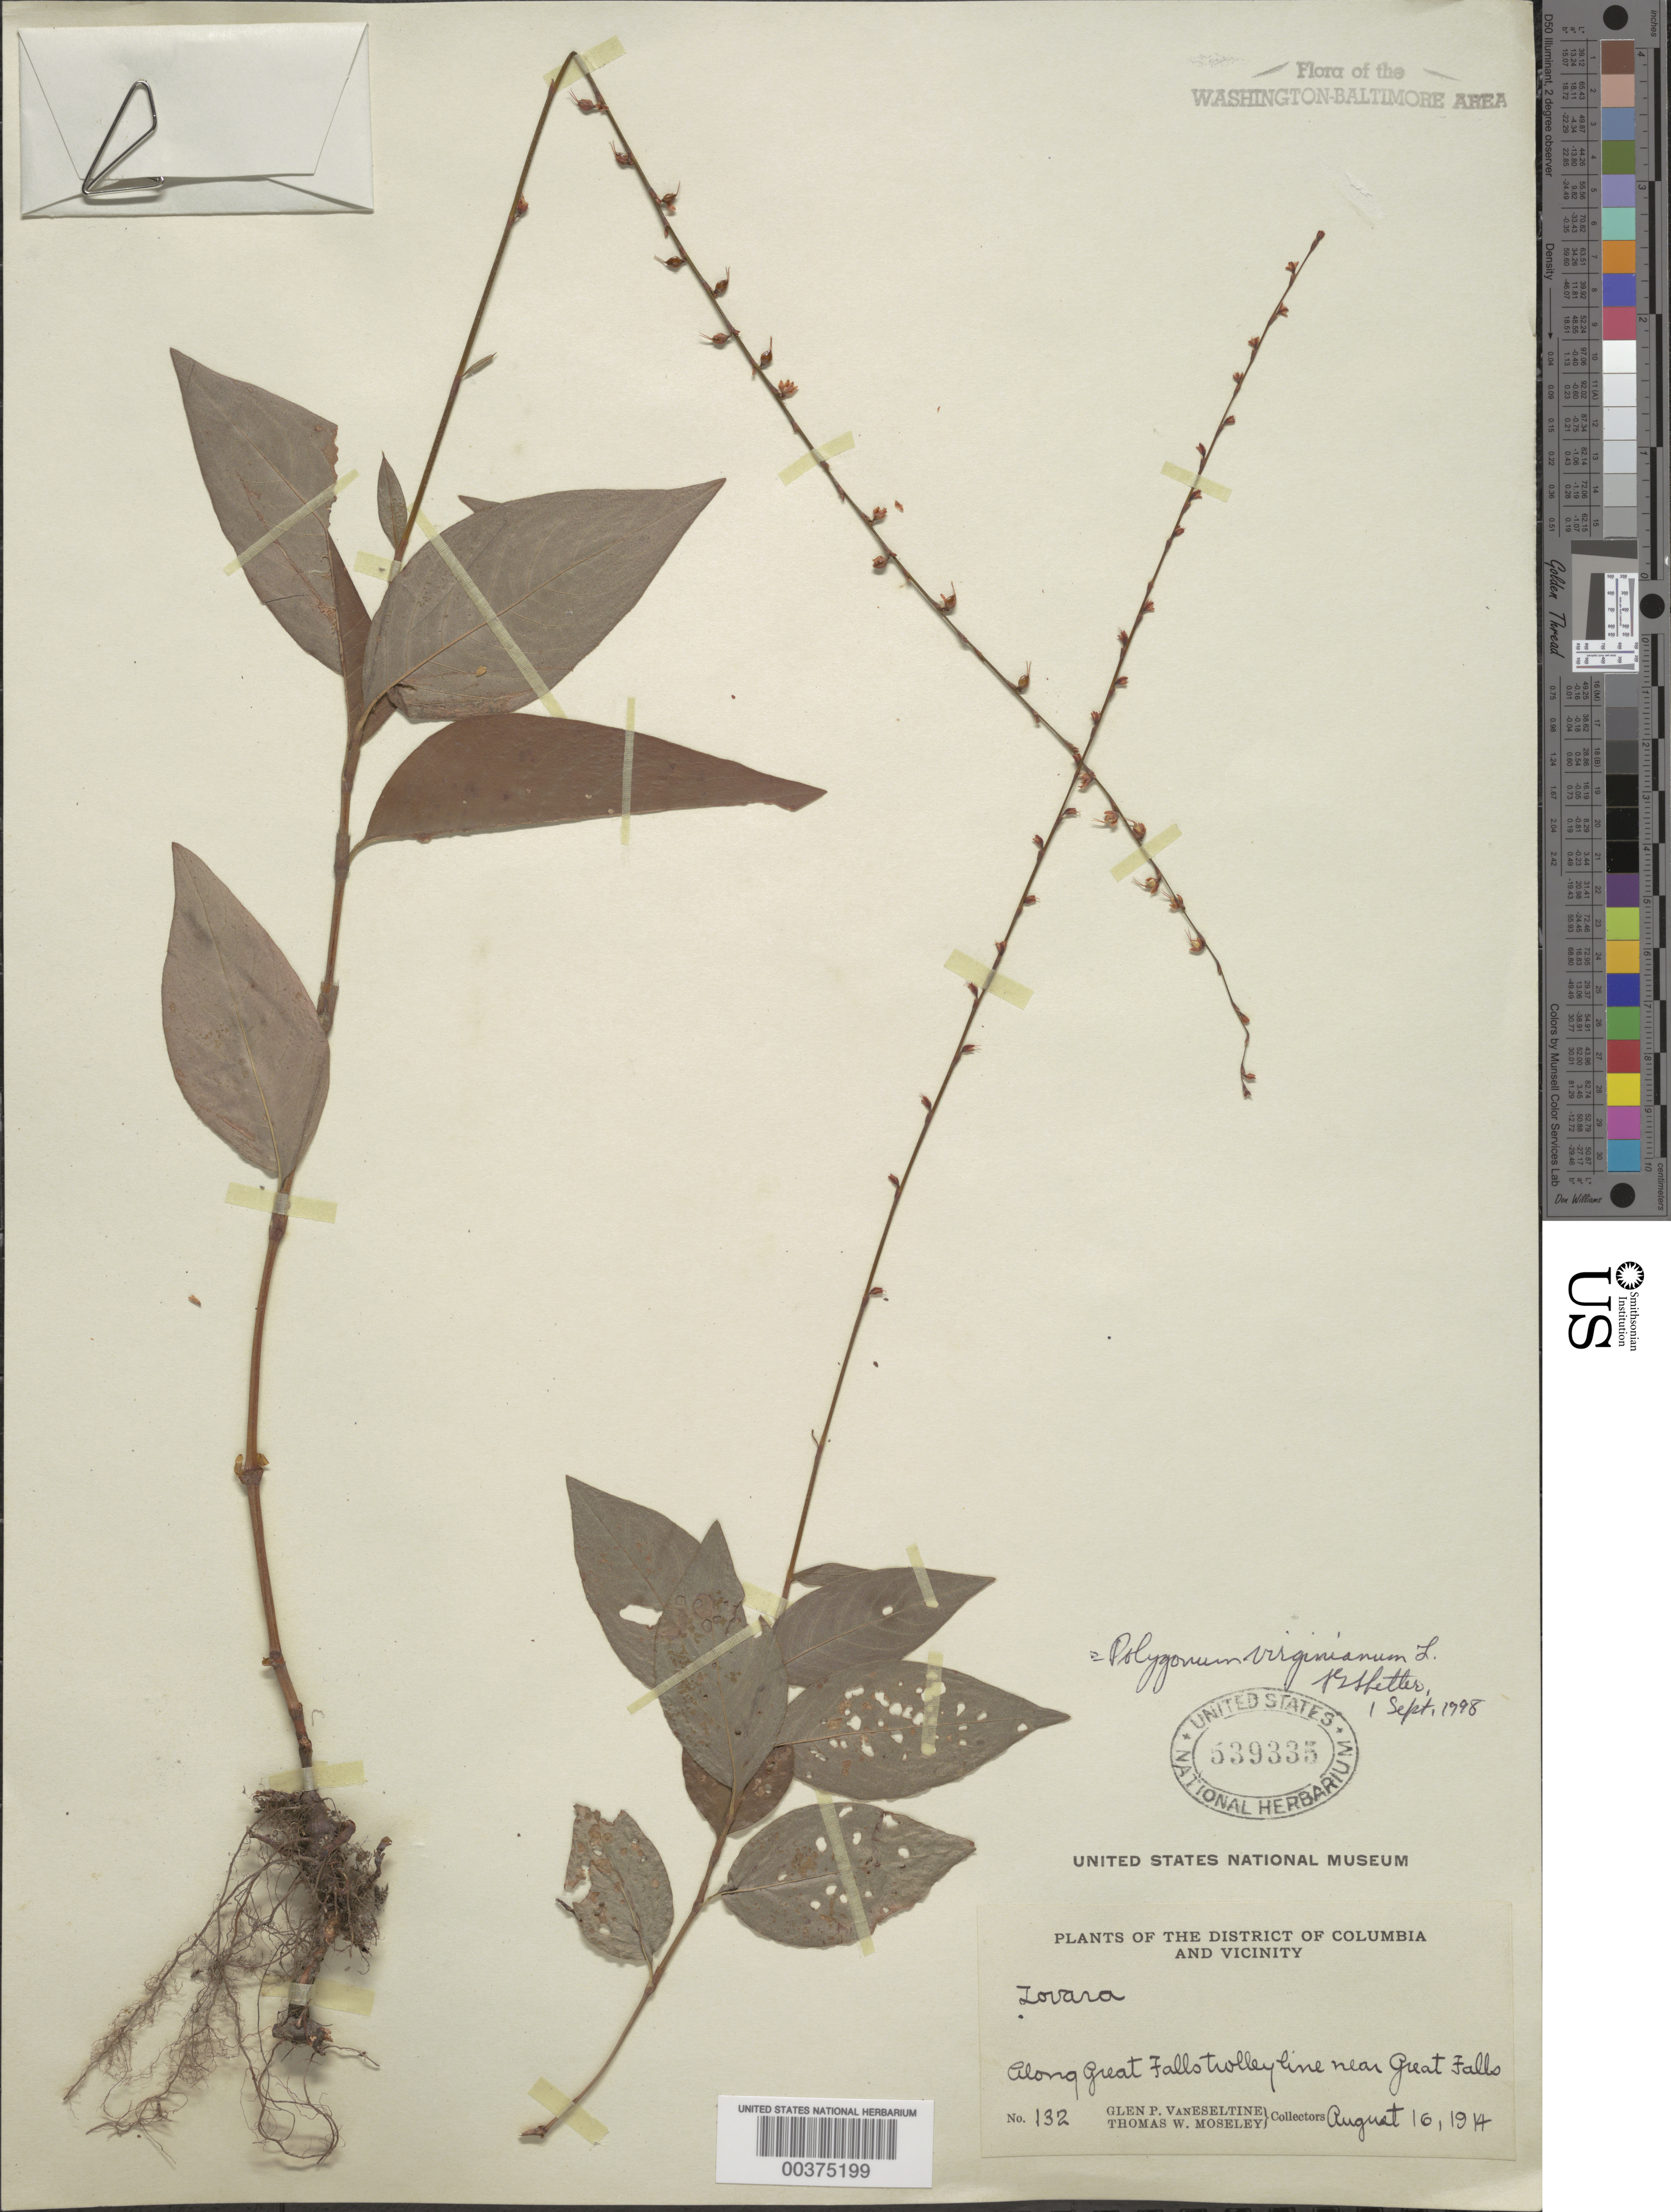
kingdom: Plantae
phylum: Tracheophyta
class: Magnoliopsida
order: Caryophyllales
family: Polygonaceae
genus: Persicaria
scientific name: Persicaria virginiana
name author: (L.) Gaertn.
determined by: Atha, D. E.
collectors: G. P. Van Eseltine & T. Moseley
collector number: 132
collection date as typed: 16 Aug 1914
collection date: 1914-08-16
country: United States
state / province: Maryland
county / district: Montgomery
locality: Great Falls Trolley Line, Great Falls vicinity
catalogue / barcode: US 539335